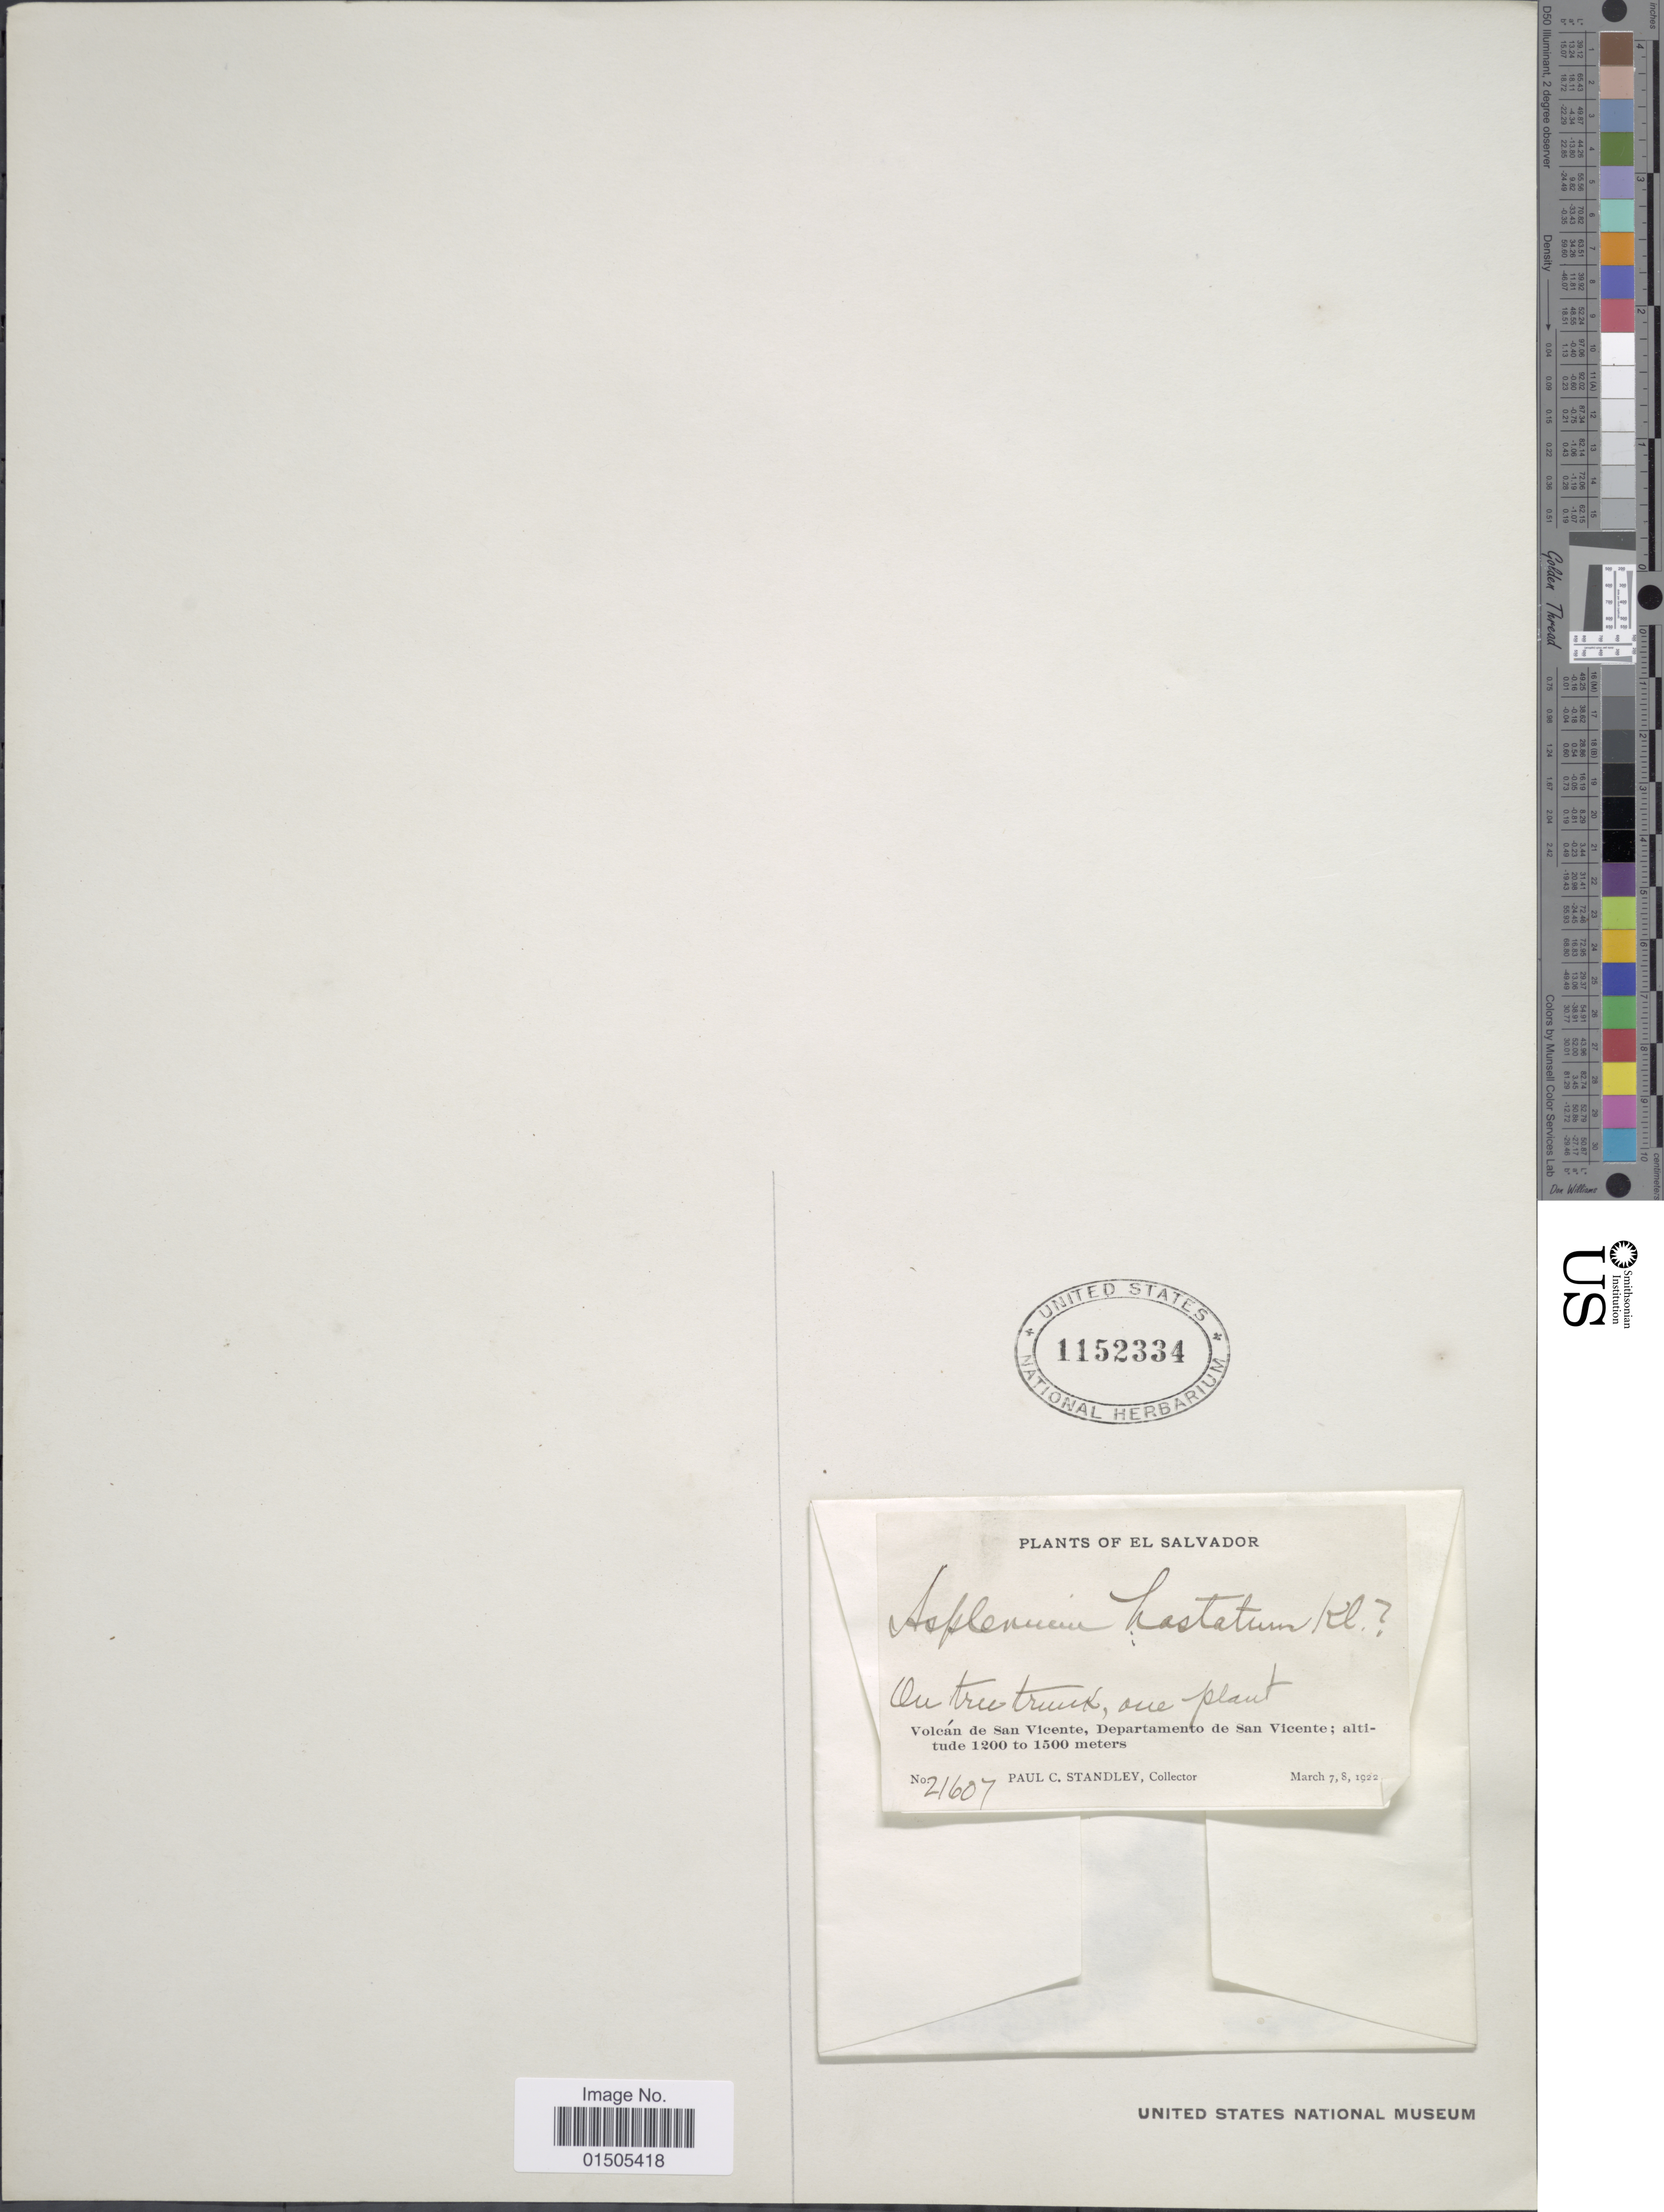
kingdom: Plantae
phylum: Tracheophyta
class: Polypodiopsida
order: Polypodiales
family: Aspleniaceae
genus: Asplenium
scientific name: Asplenium auriculatum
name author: Sw.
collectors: P. C. Standley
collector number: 21607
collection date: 1922-03-07/1922-03-08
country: El Salvador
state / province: San Vincente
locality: Volcán de San Vicente.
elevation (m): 1200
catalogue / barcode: US 1152334